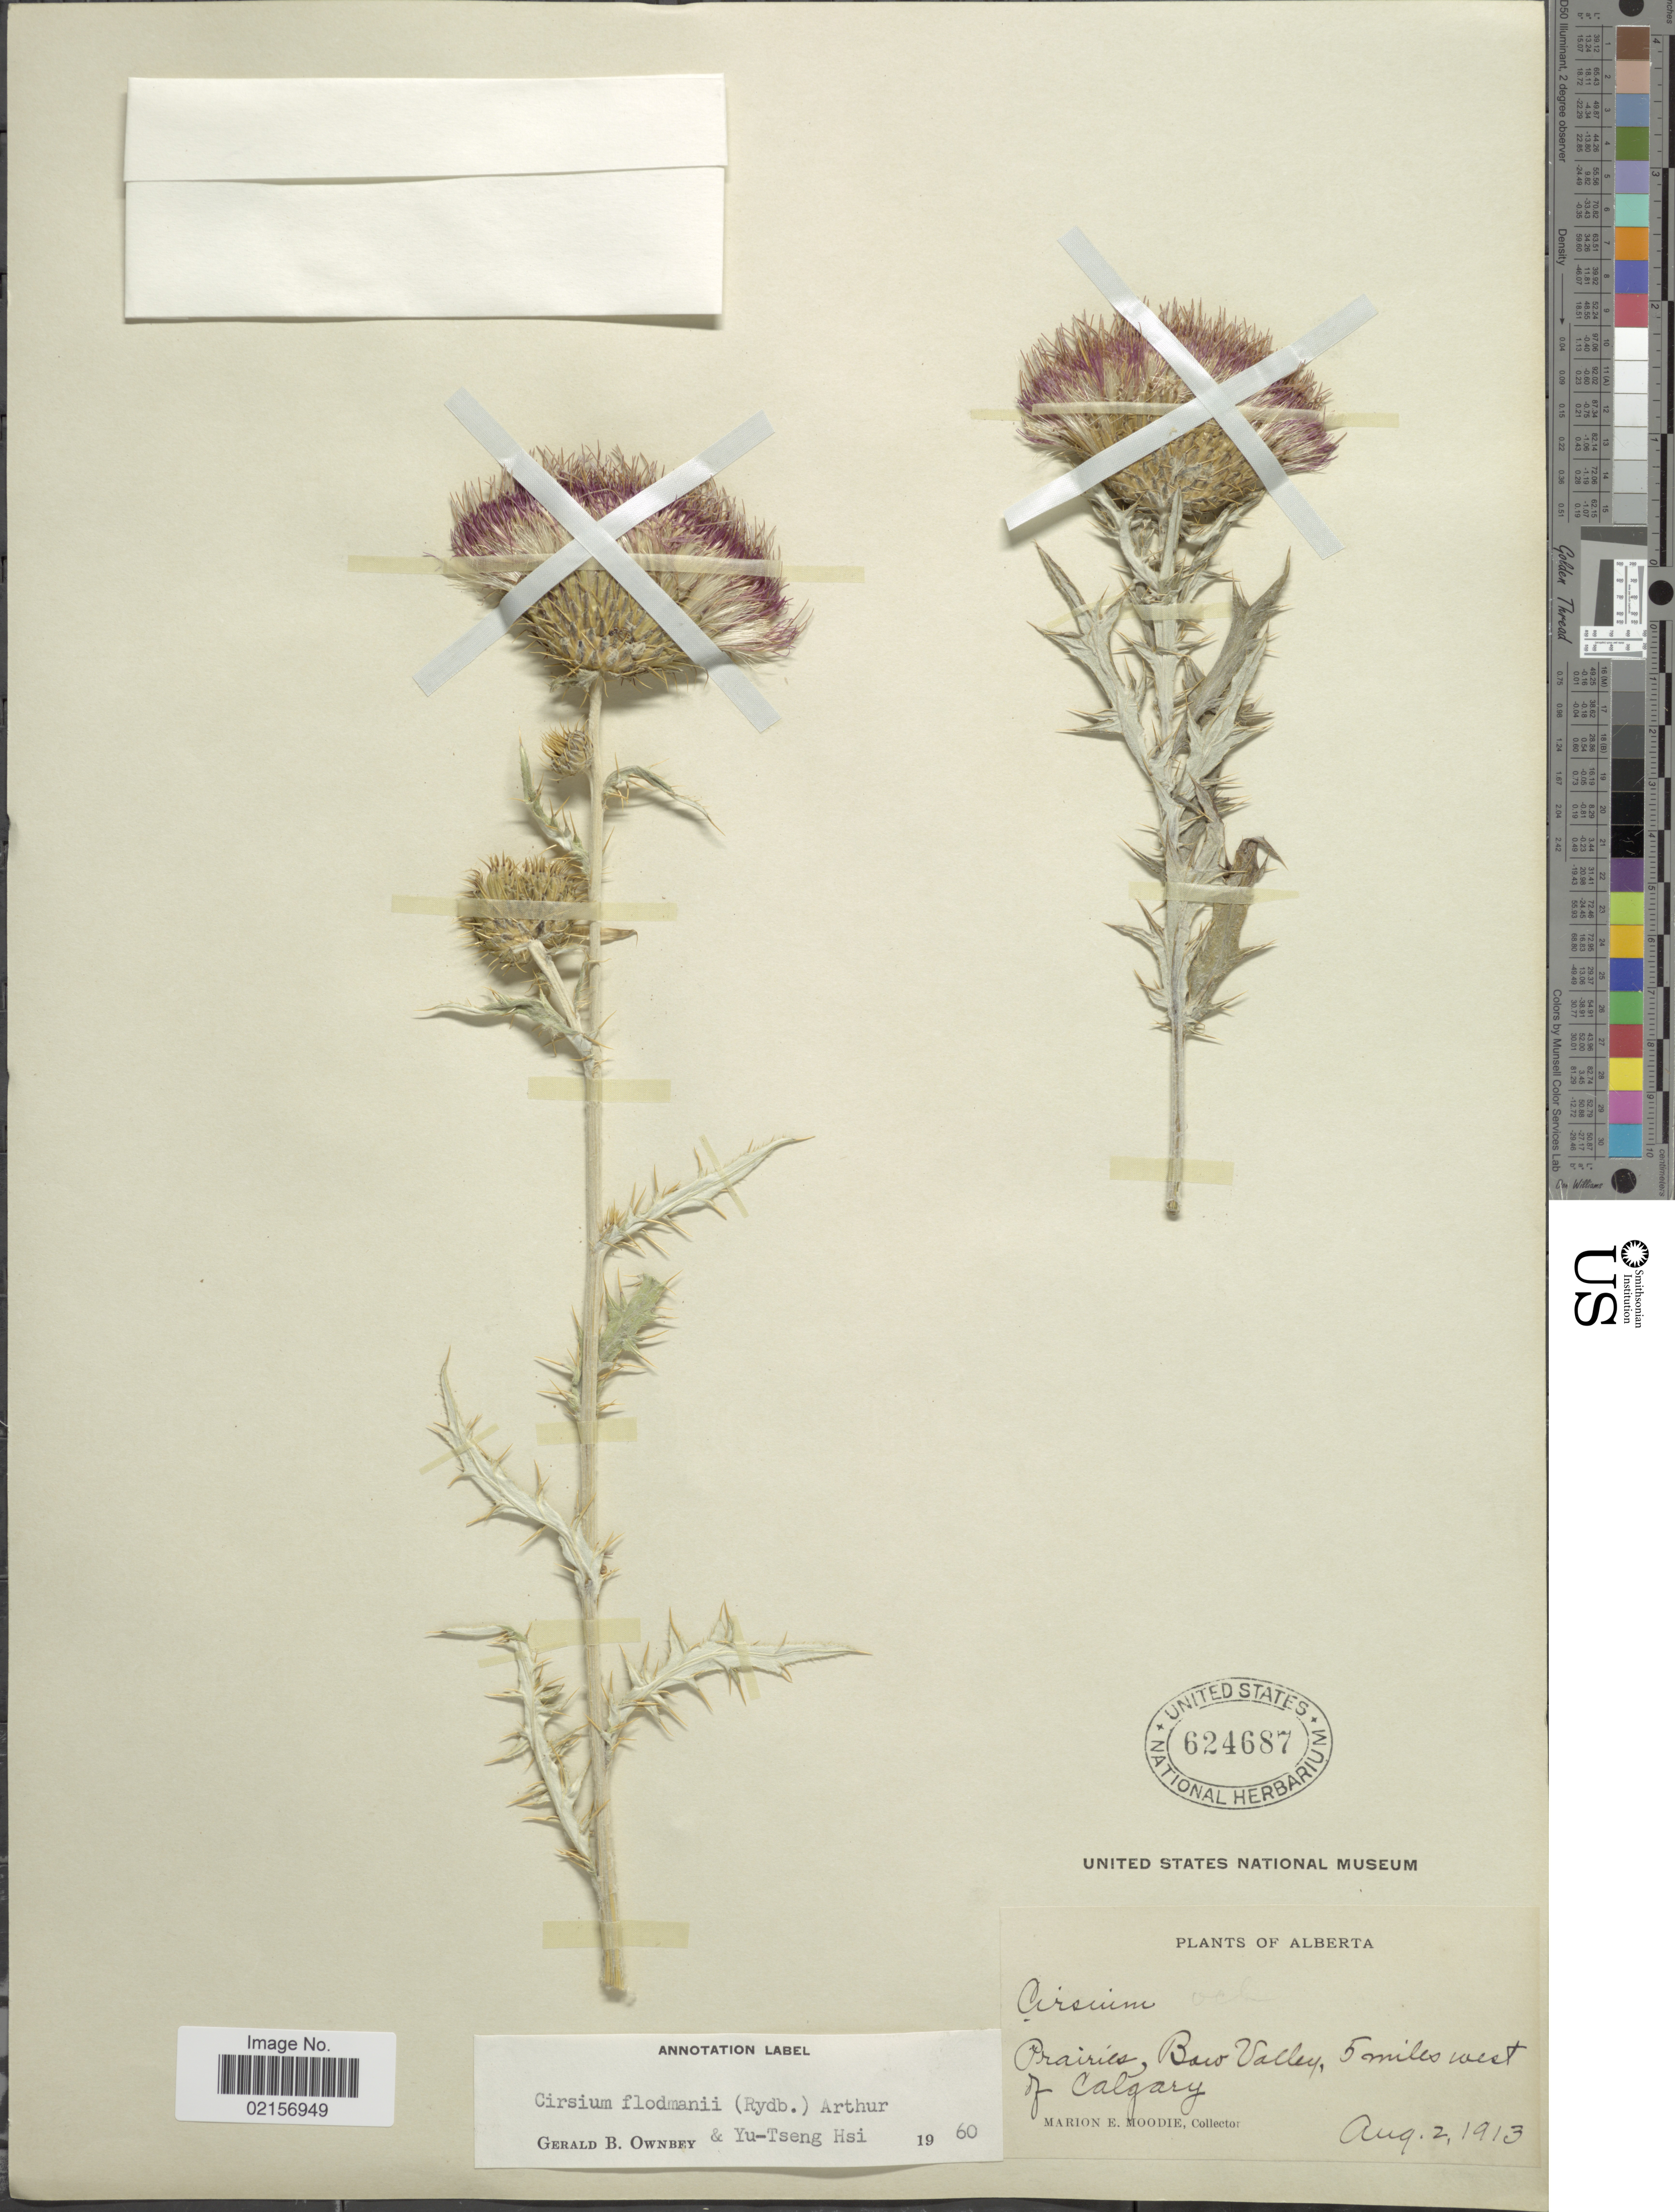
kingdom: Plantae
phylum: Tracheophyta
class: Magnoliopsida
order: Asterales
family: Asteraceae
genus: Cirsium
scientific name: Cirsium flodmanii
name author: (Rydb.) Arthur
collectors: M. E. Moodie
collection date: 1913-08-02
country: Canada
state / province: Alberta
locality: Prairies, Bow Valley, 5 miles west of Calgary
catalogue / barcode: US 624687